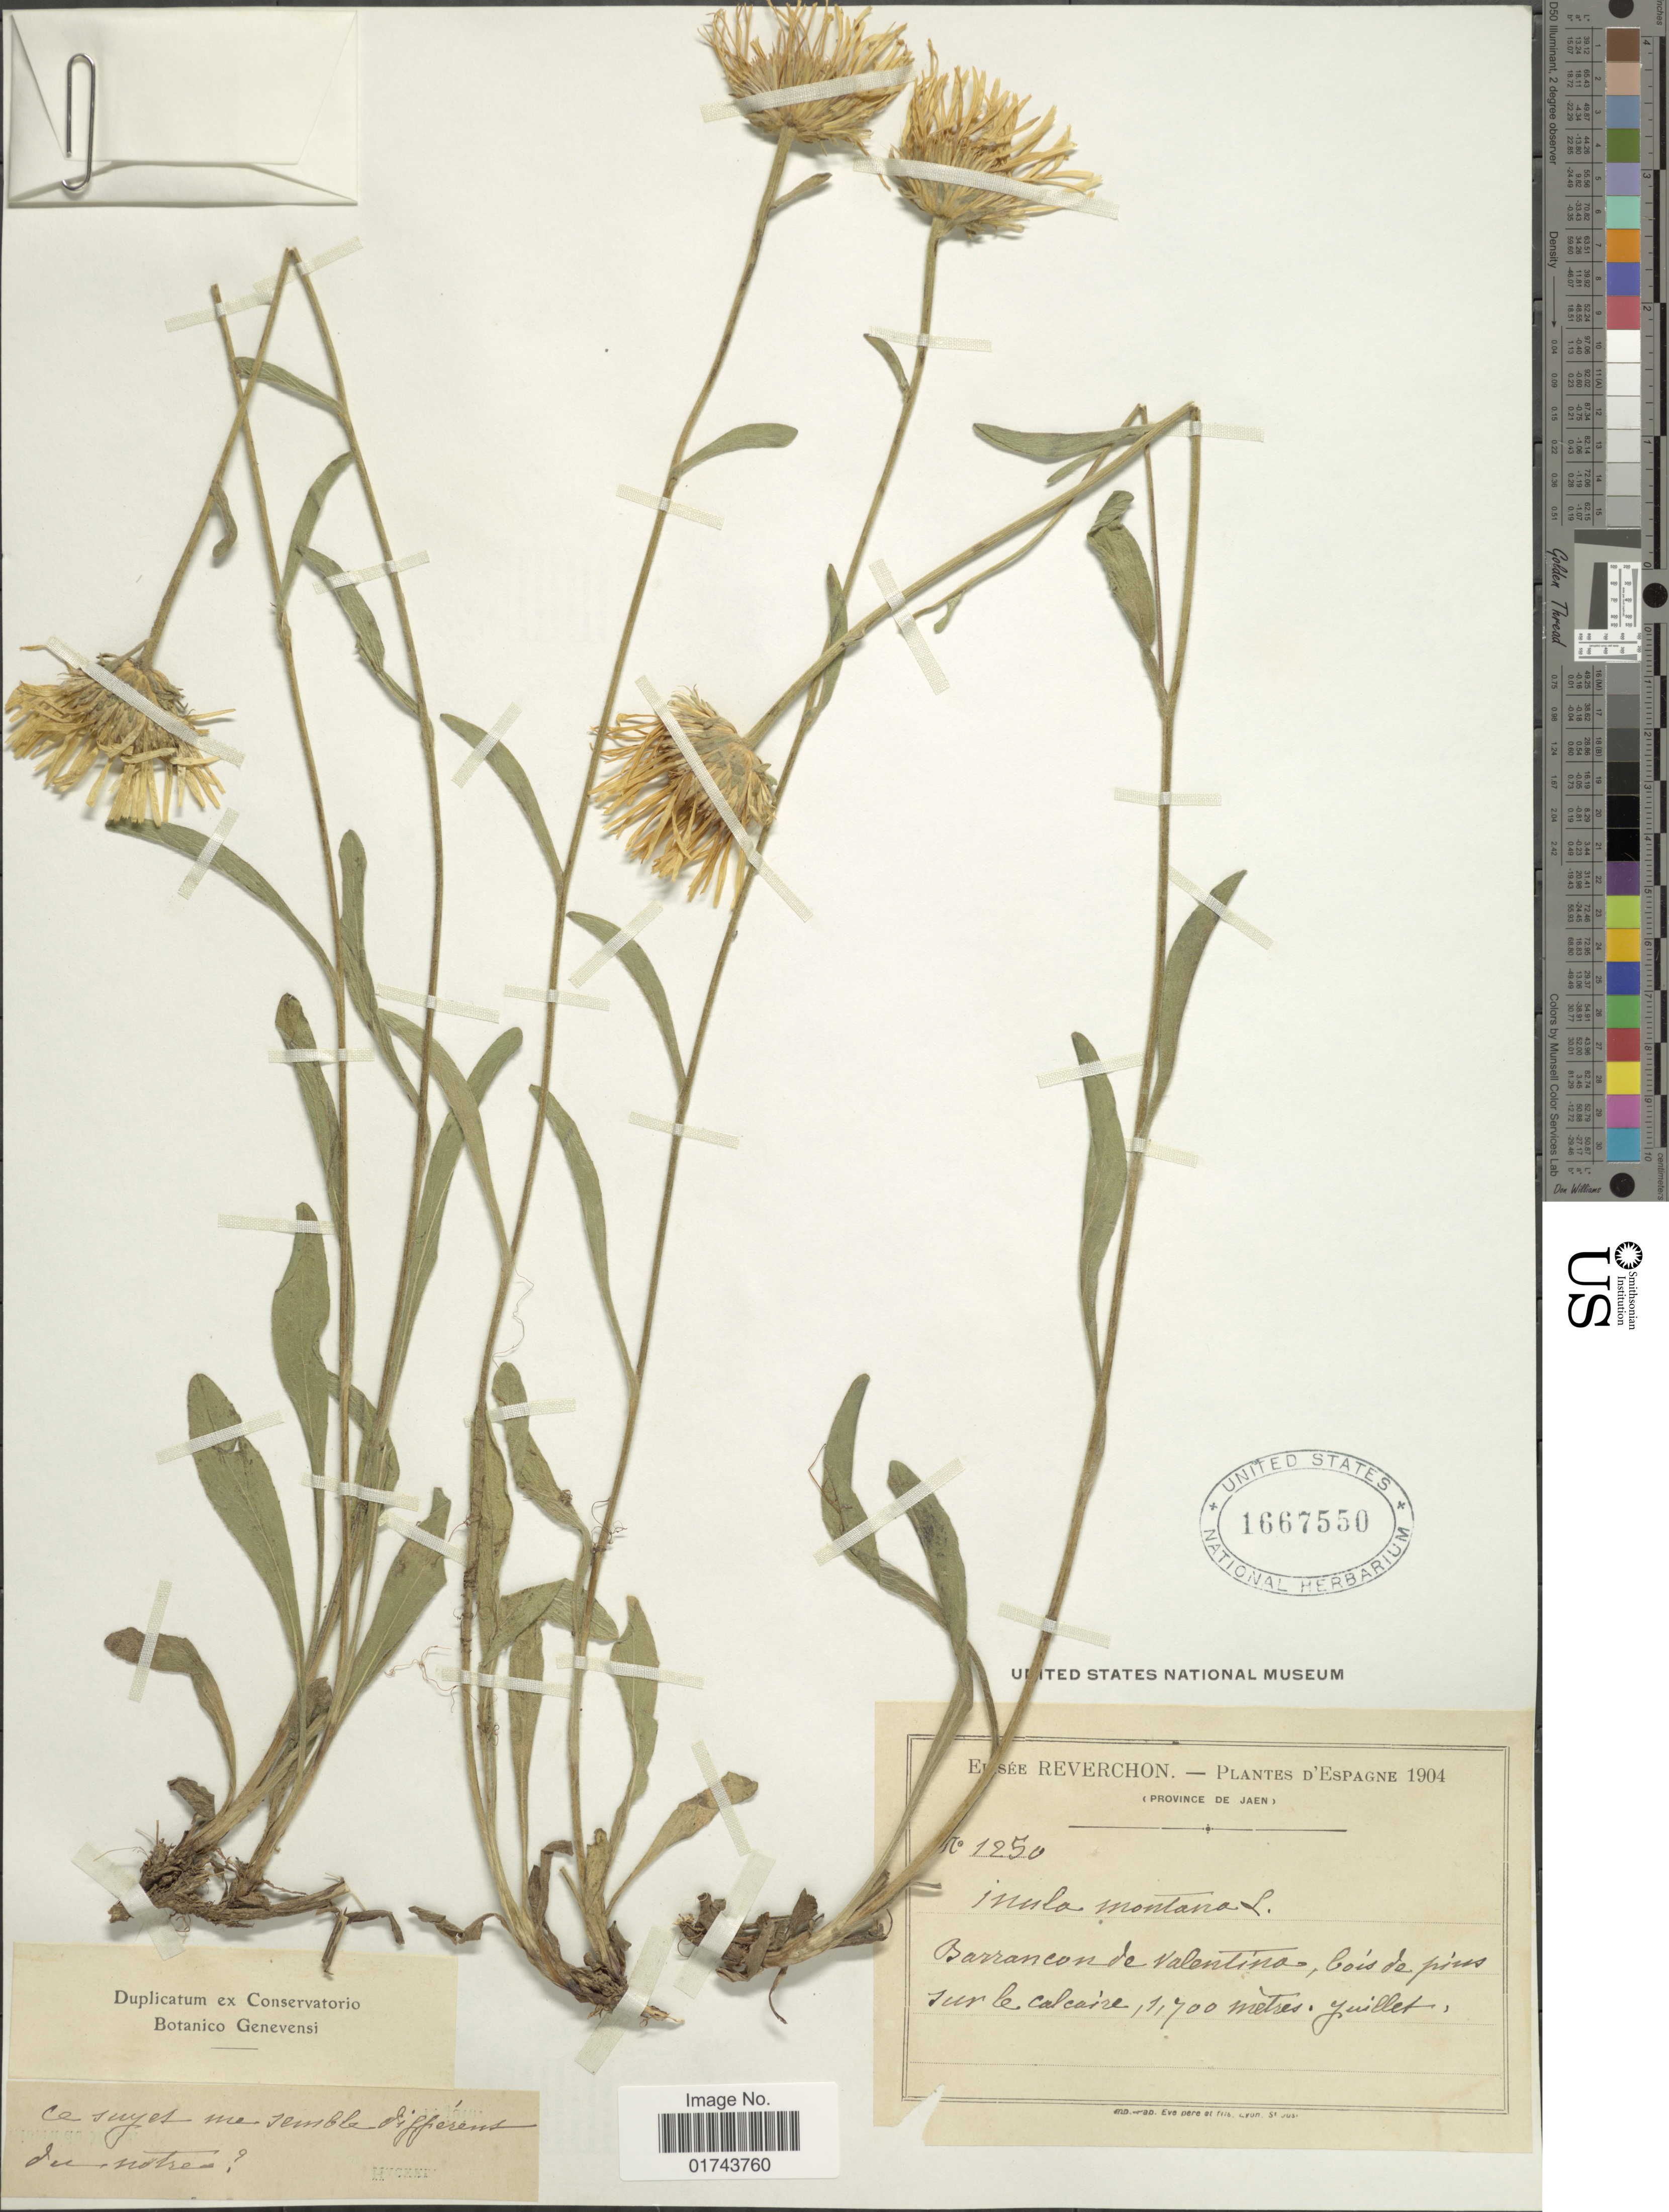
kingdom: Plantae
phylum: Tracheophyta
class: Magnoliopsida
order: Asterales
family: Asteraceae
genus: Inula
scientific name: Inula montana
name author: L.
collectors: E. Reverchon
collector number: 1250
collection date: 1904-07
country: Spain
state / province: Andalucia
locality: Espagne, Barrancon de Valentina. Province de Jaen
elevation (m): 1700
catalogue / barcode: US 1667550